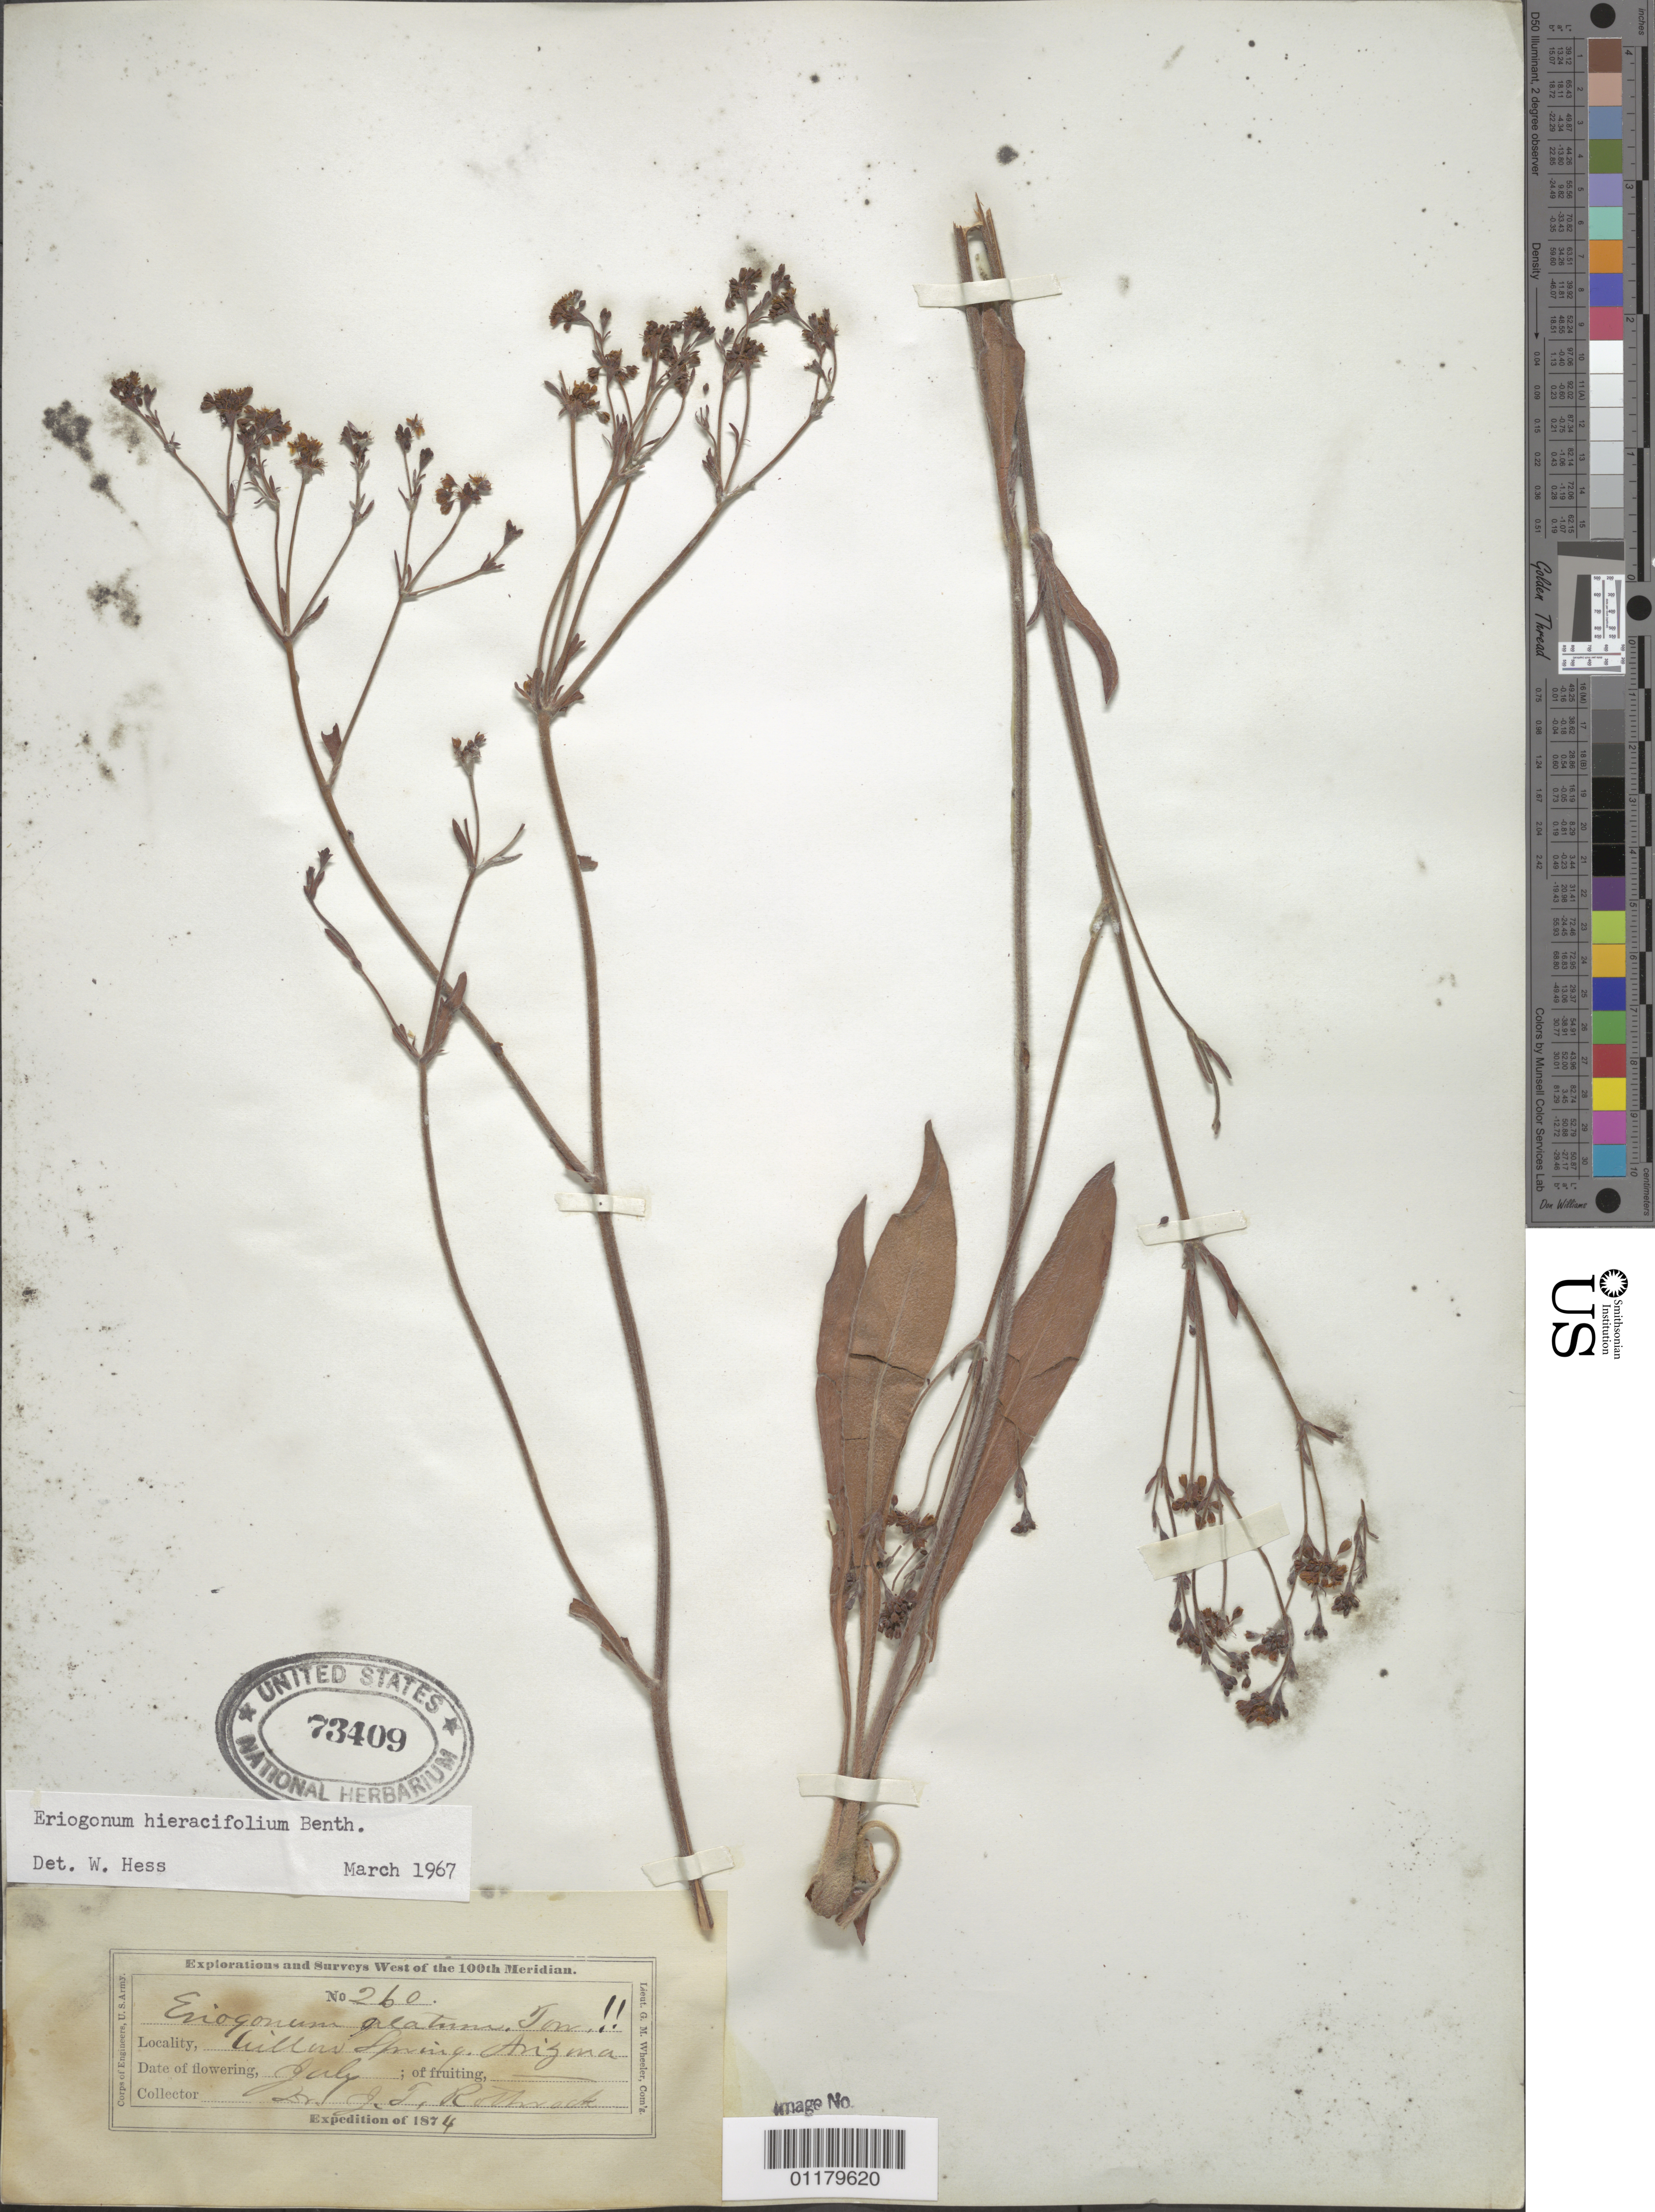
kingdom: Plantae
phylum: Tracheophyta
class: Magnoliopsida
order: Caryophyllales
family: Polygonaceae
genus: Eriogonum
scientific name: Eriogonum hieraciifolium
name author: Benth. in DC.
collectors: J. T. Rothrock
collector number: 260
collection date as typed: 1874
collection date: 1874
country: United States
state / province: Arizona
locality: Willow Spring.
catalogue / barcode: US 73409